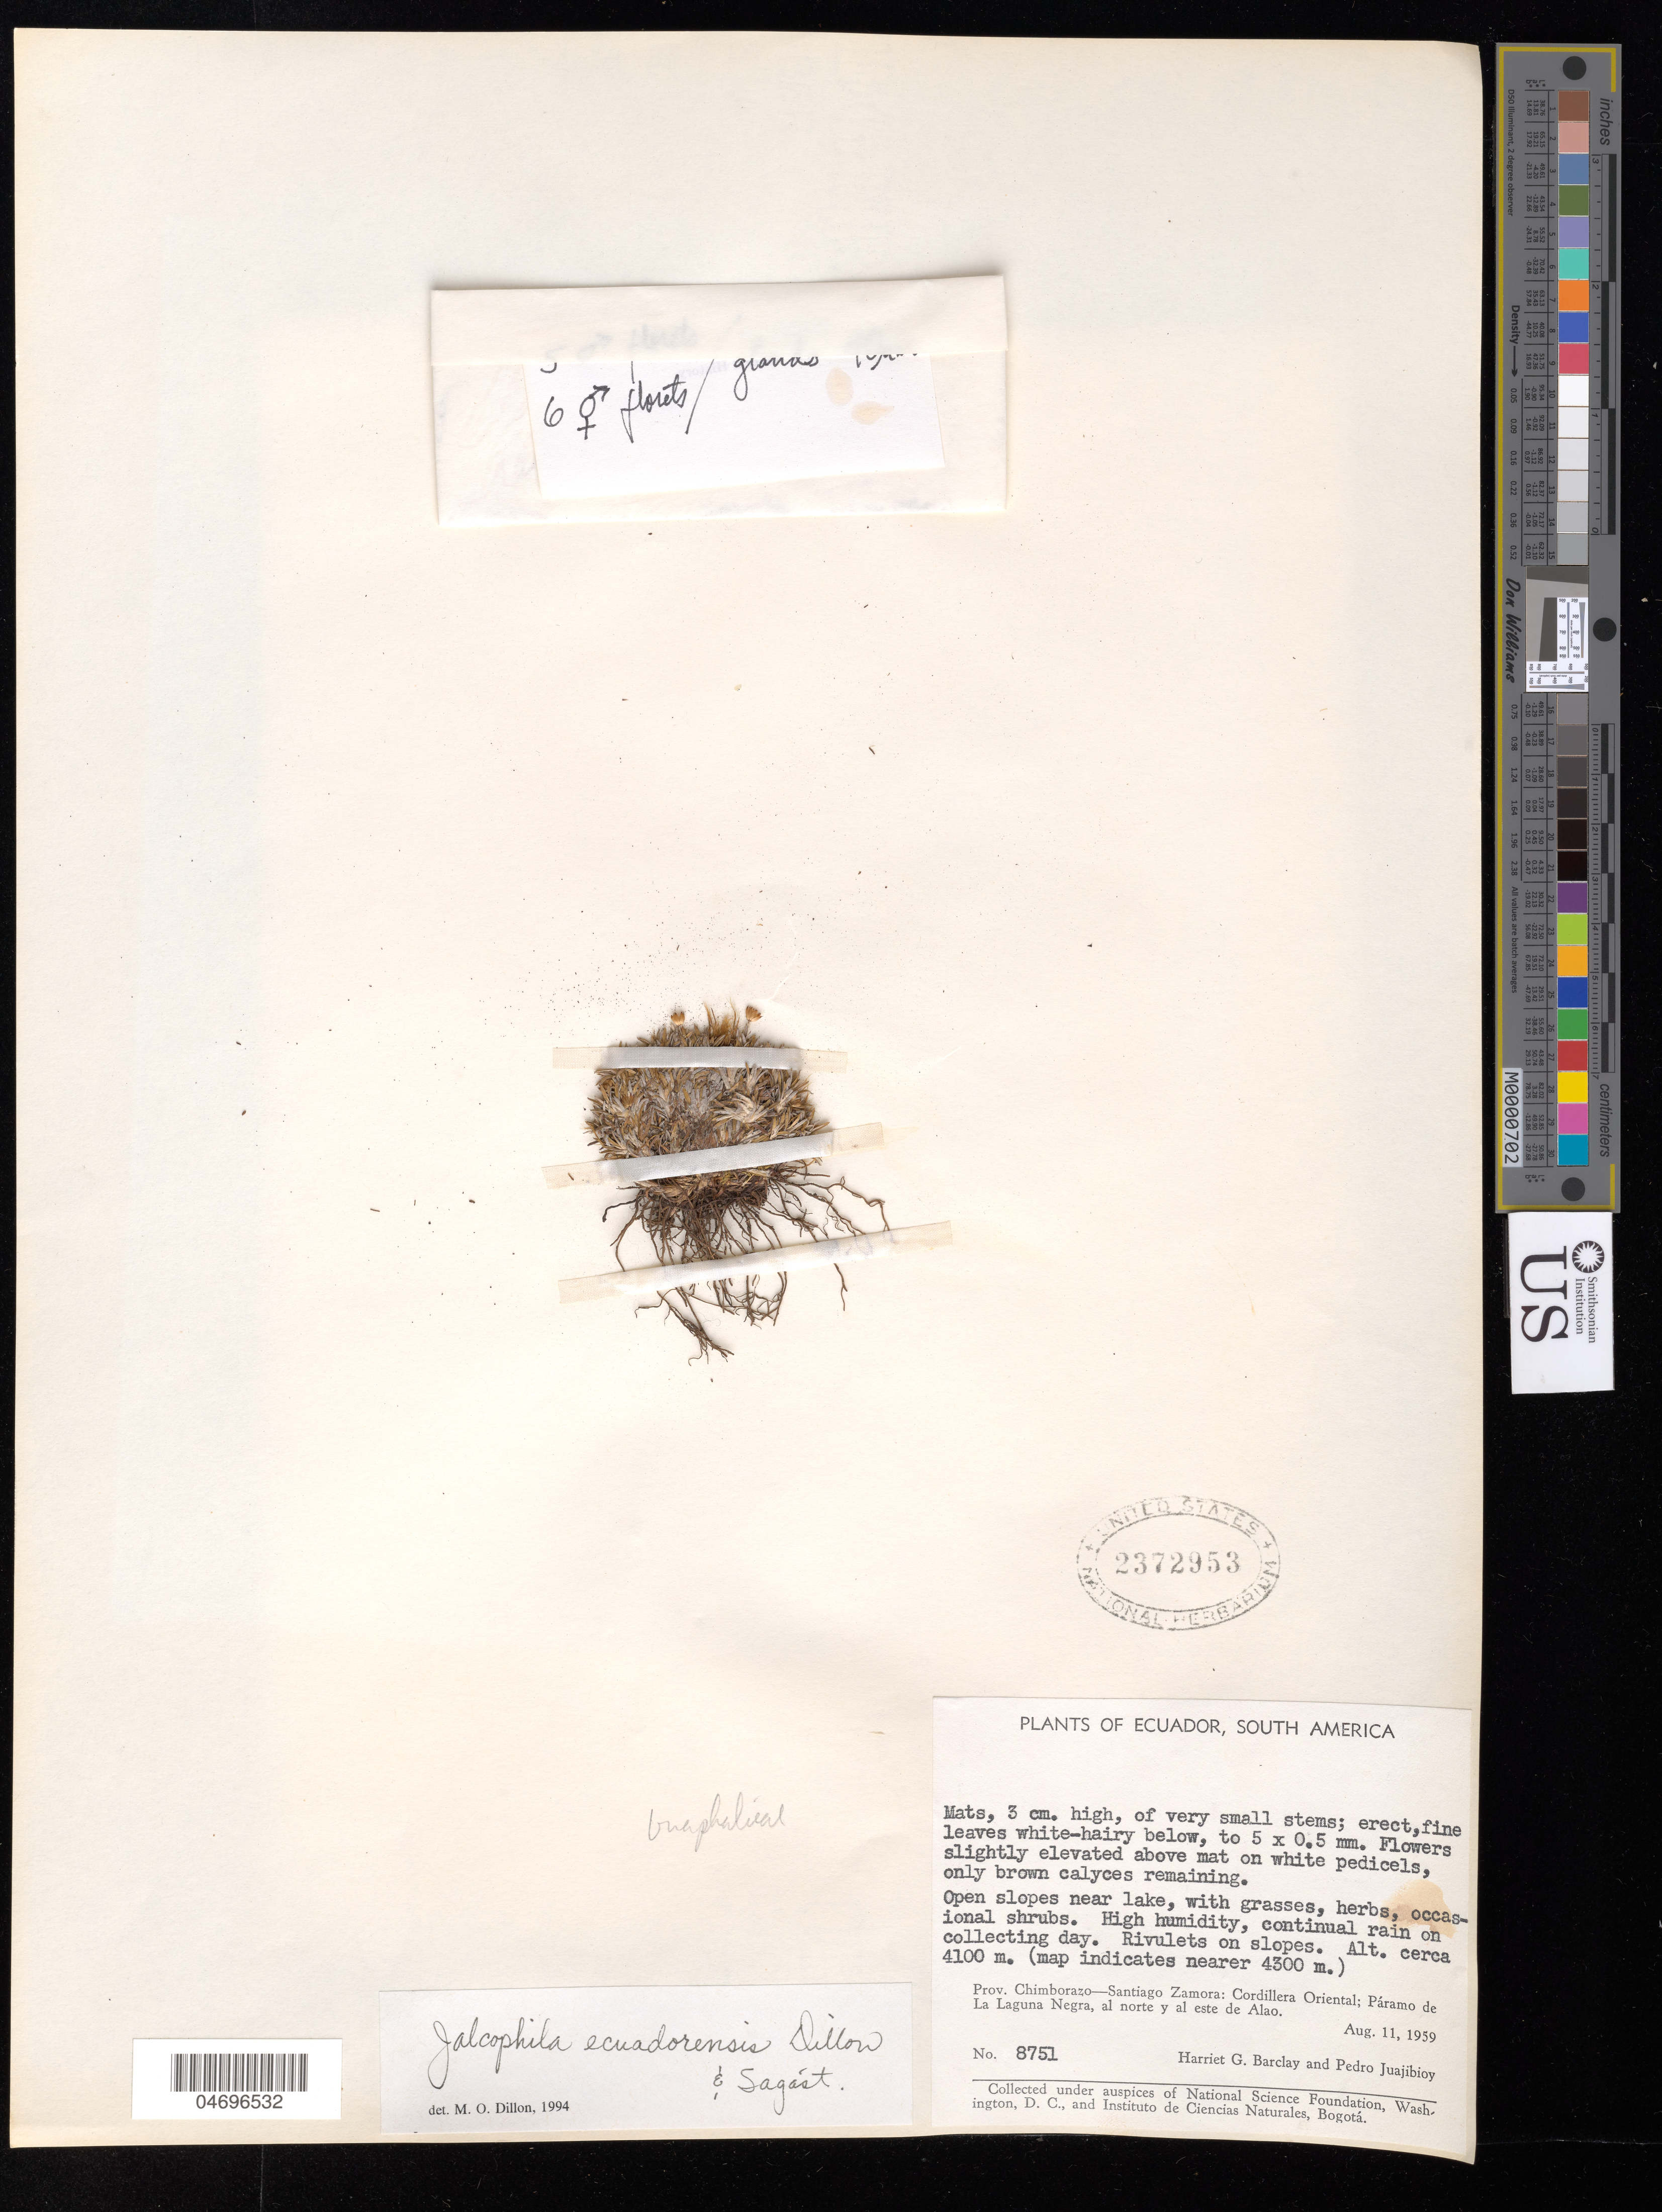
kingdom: Plantae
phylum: Tracheophyta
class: Magnoliopsida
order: Asterales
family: Asteraceae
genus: Jalcophila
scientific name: Jalcophila ecuadoriensis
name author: M.O. Dillon & Sagást.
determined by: Dillon, M. O.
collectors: H. G. Barclay & P. Juajibioy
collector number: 8751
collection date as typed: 11 Aug 1959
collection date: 1959-08-11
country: Ecuador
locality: Prov. Chimborazo - Santiago Zamora: Cordillera Oriental; Páramo de Las Tres Cruces al Norte y al este de Alao. On road between Laguna Negra and Alao.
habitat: Open slopes near lake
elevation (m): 3500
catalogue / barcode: US 2372953